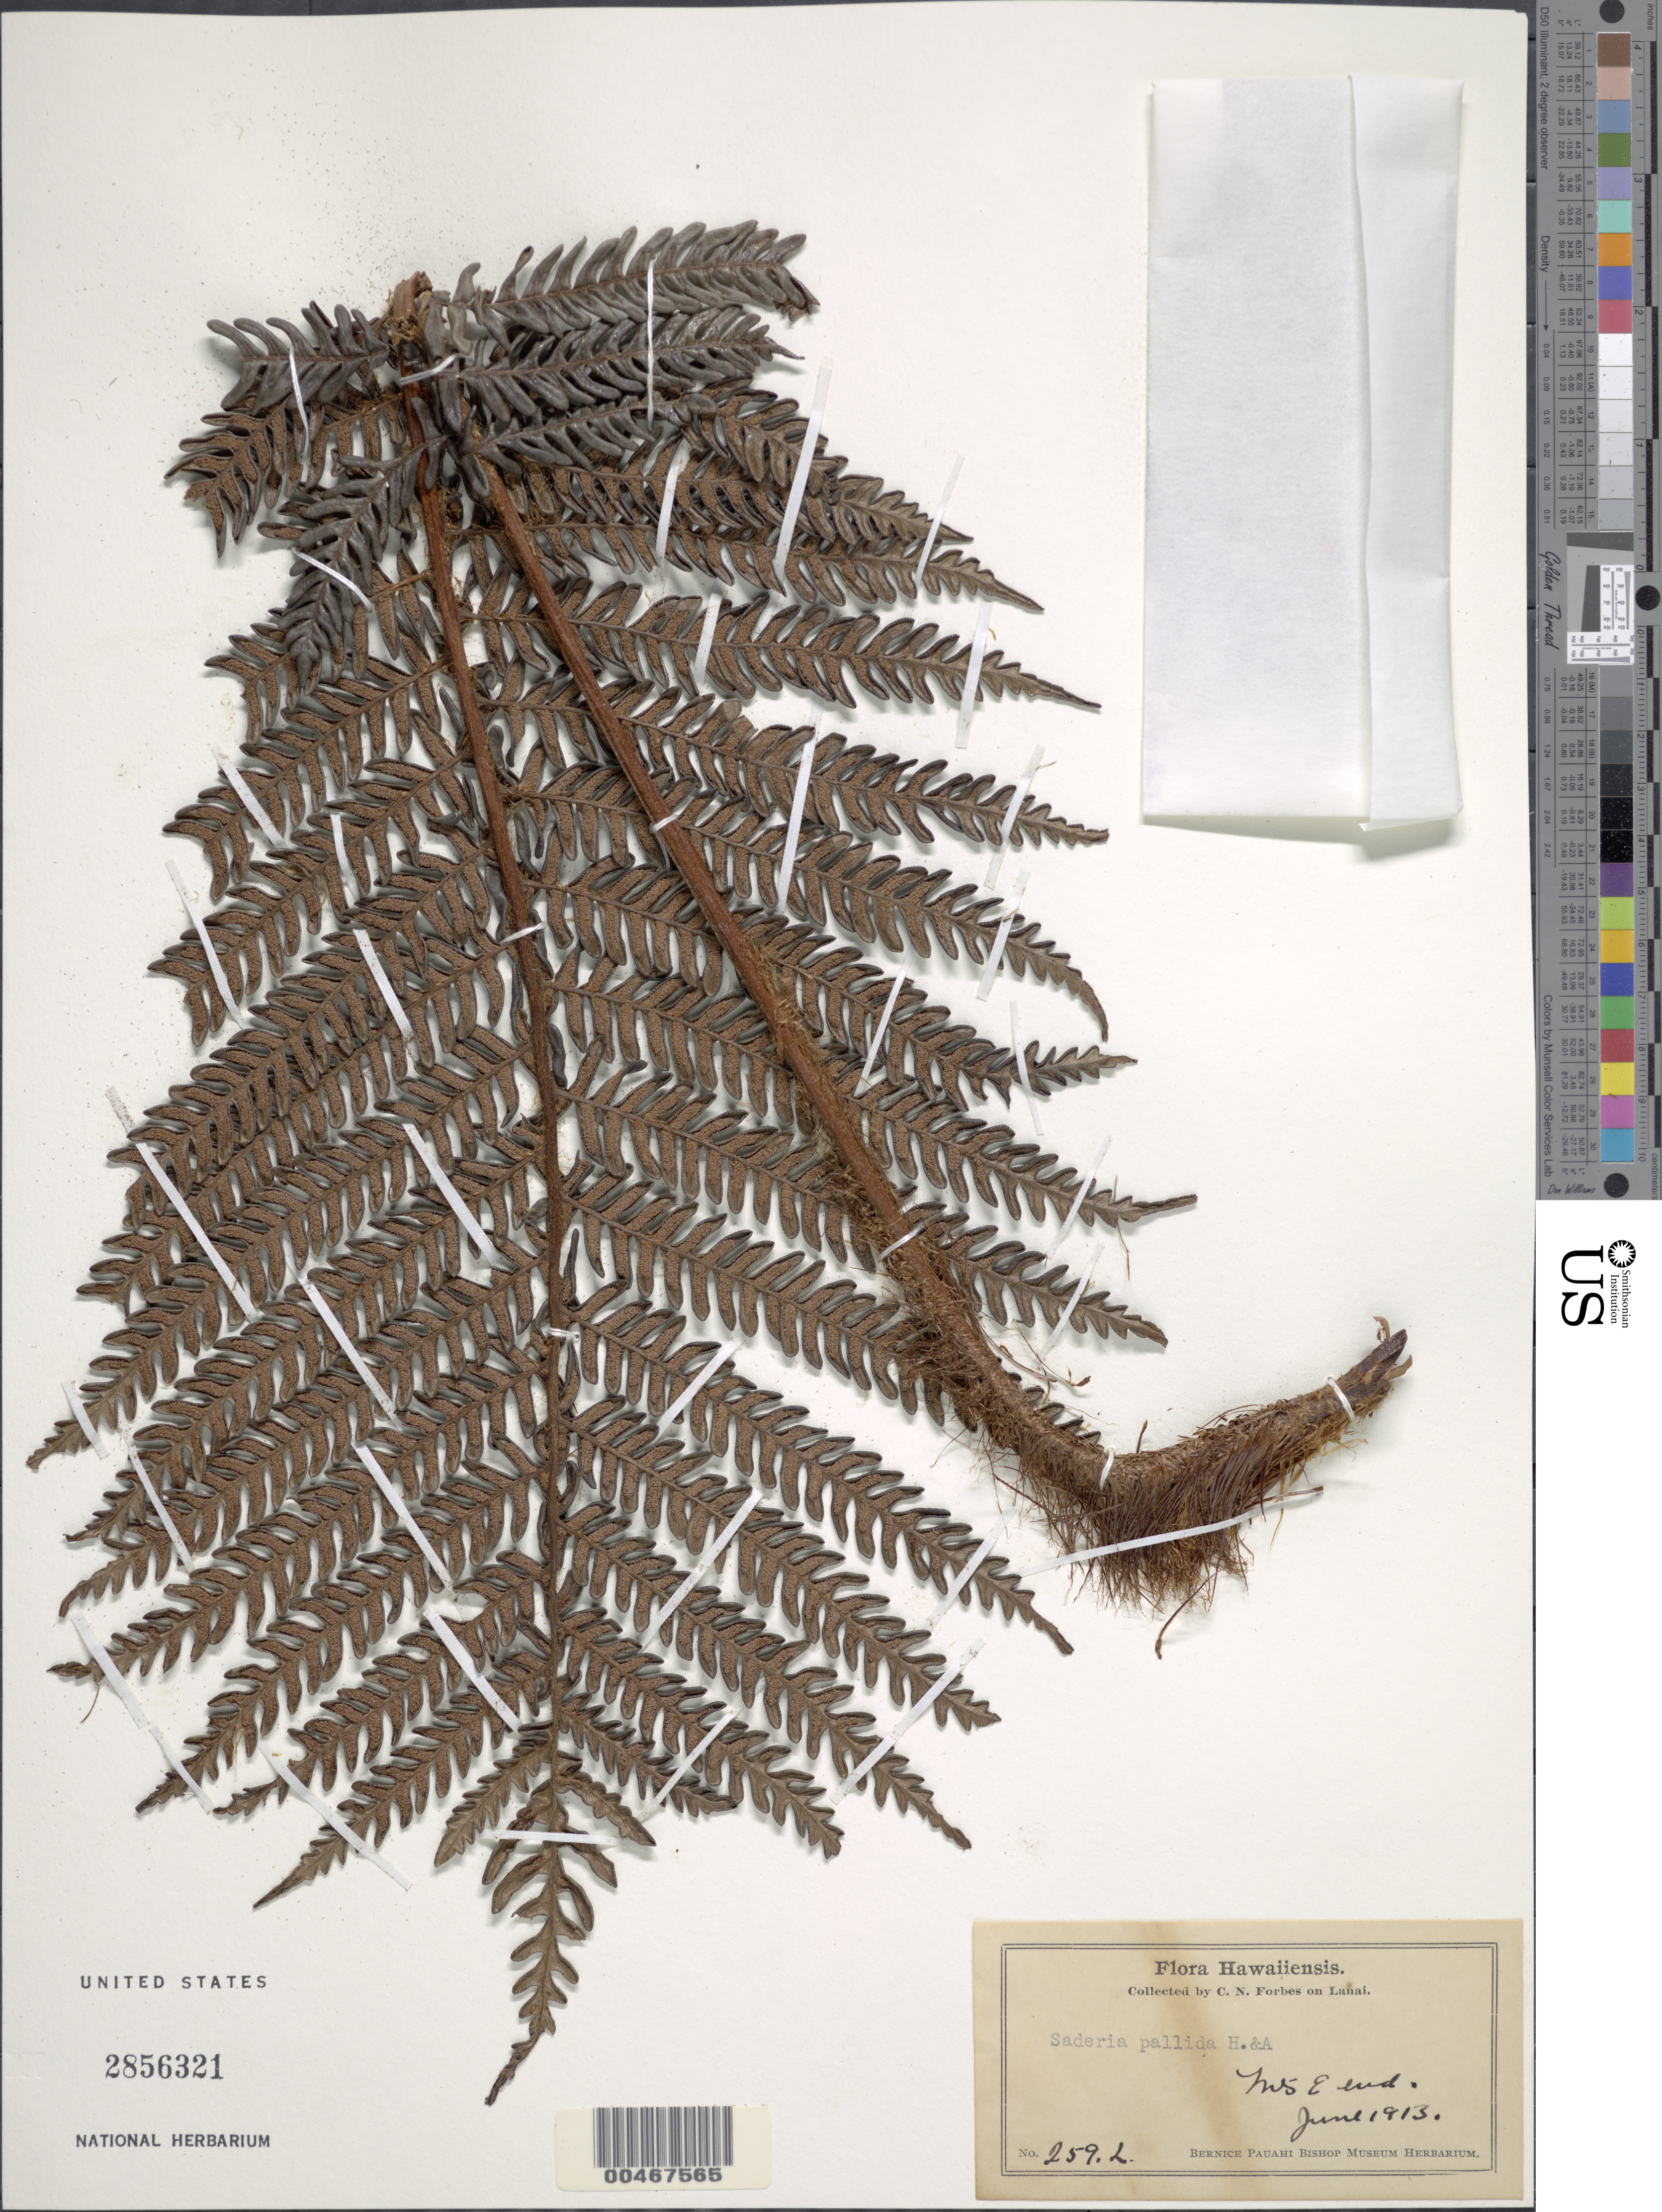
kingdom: Plantae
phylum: Tracheophyta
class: Polypodiopsida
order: Polypodiales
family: Blechnaceae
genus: Sadleria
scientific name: Sadleria pallida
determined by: Kennedy, B.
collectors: C. N. Forbes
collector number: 259.L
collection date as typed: Jun 1913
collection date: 1913-06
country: United States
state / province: Hawaii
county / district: Maui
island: Lana'i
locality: Mts. E end of Lanai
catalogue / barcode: US 2856321